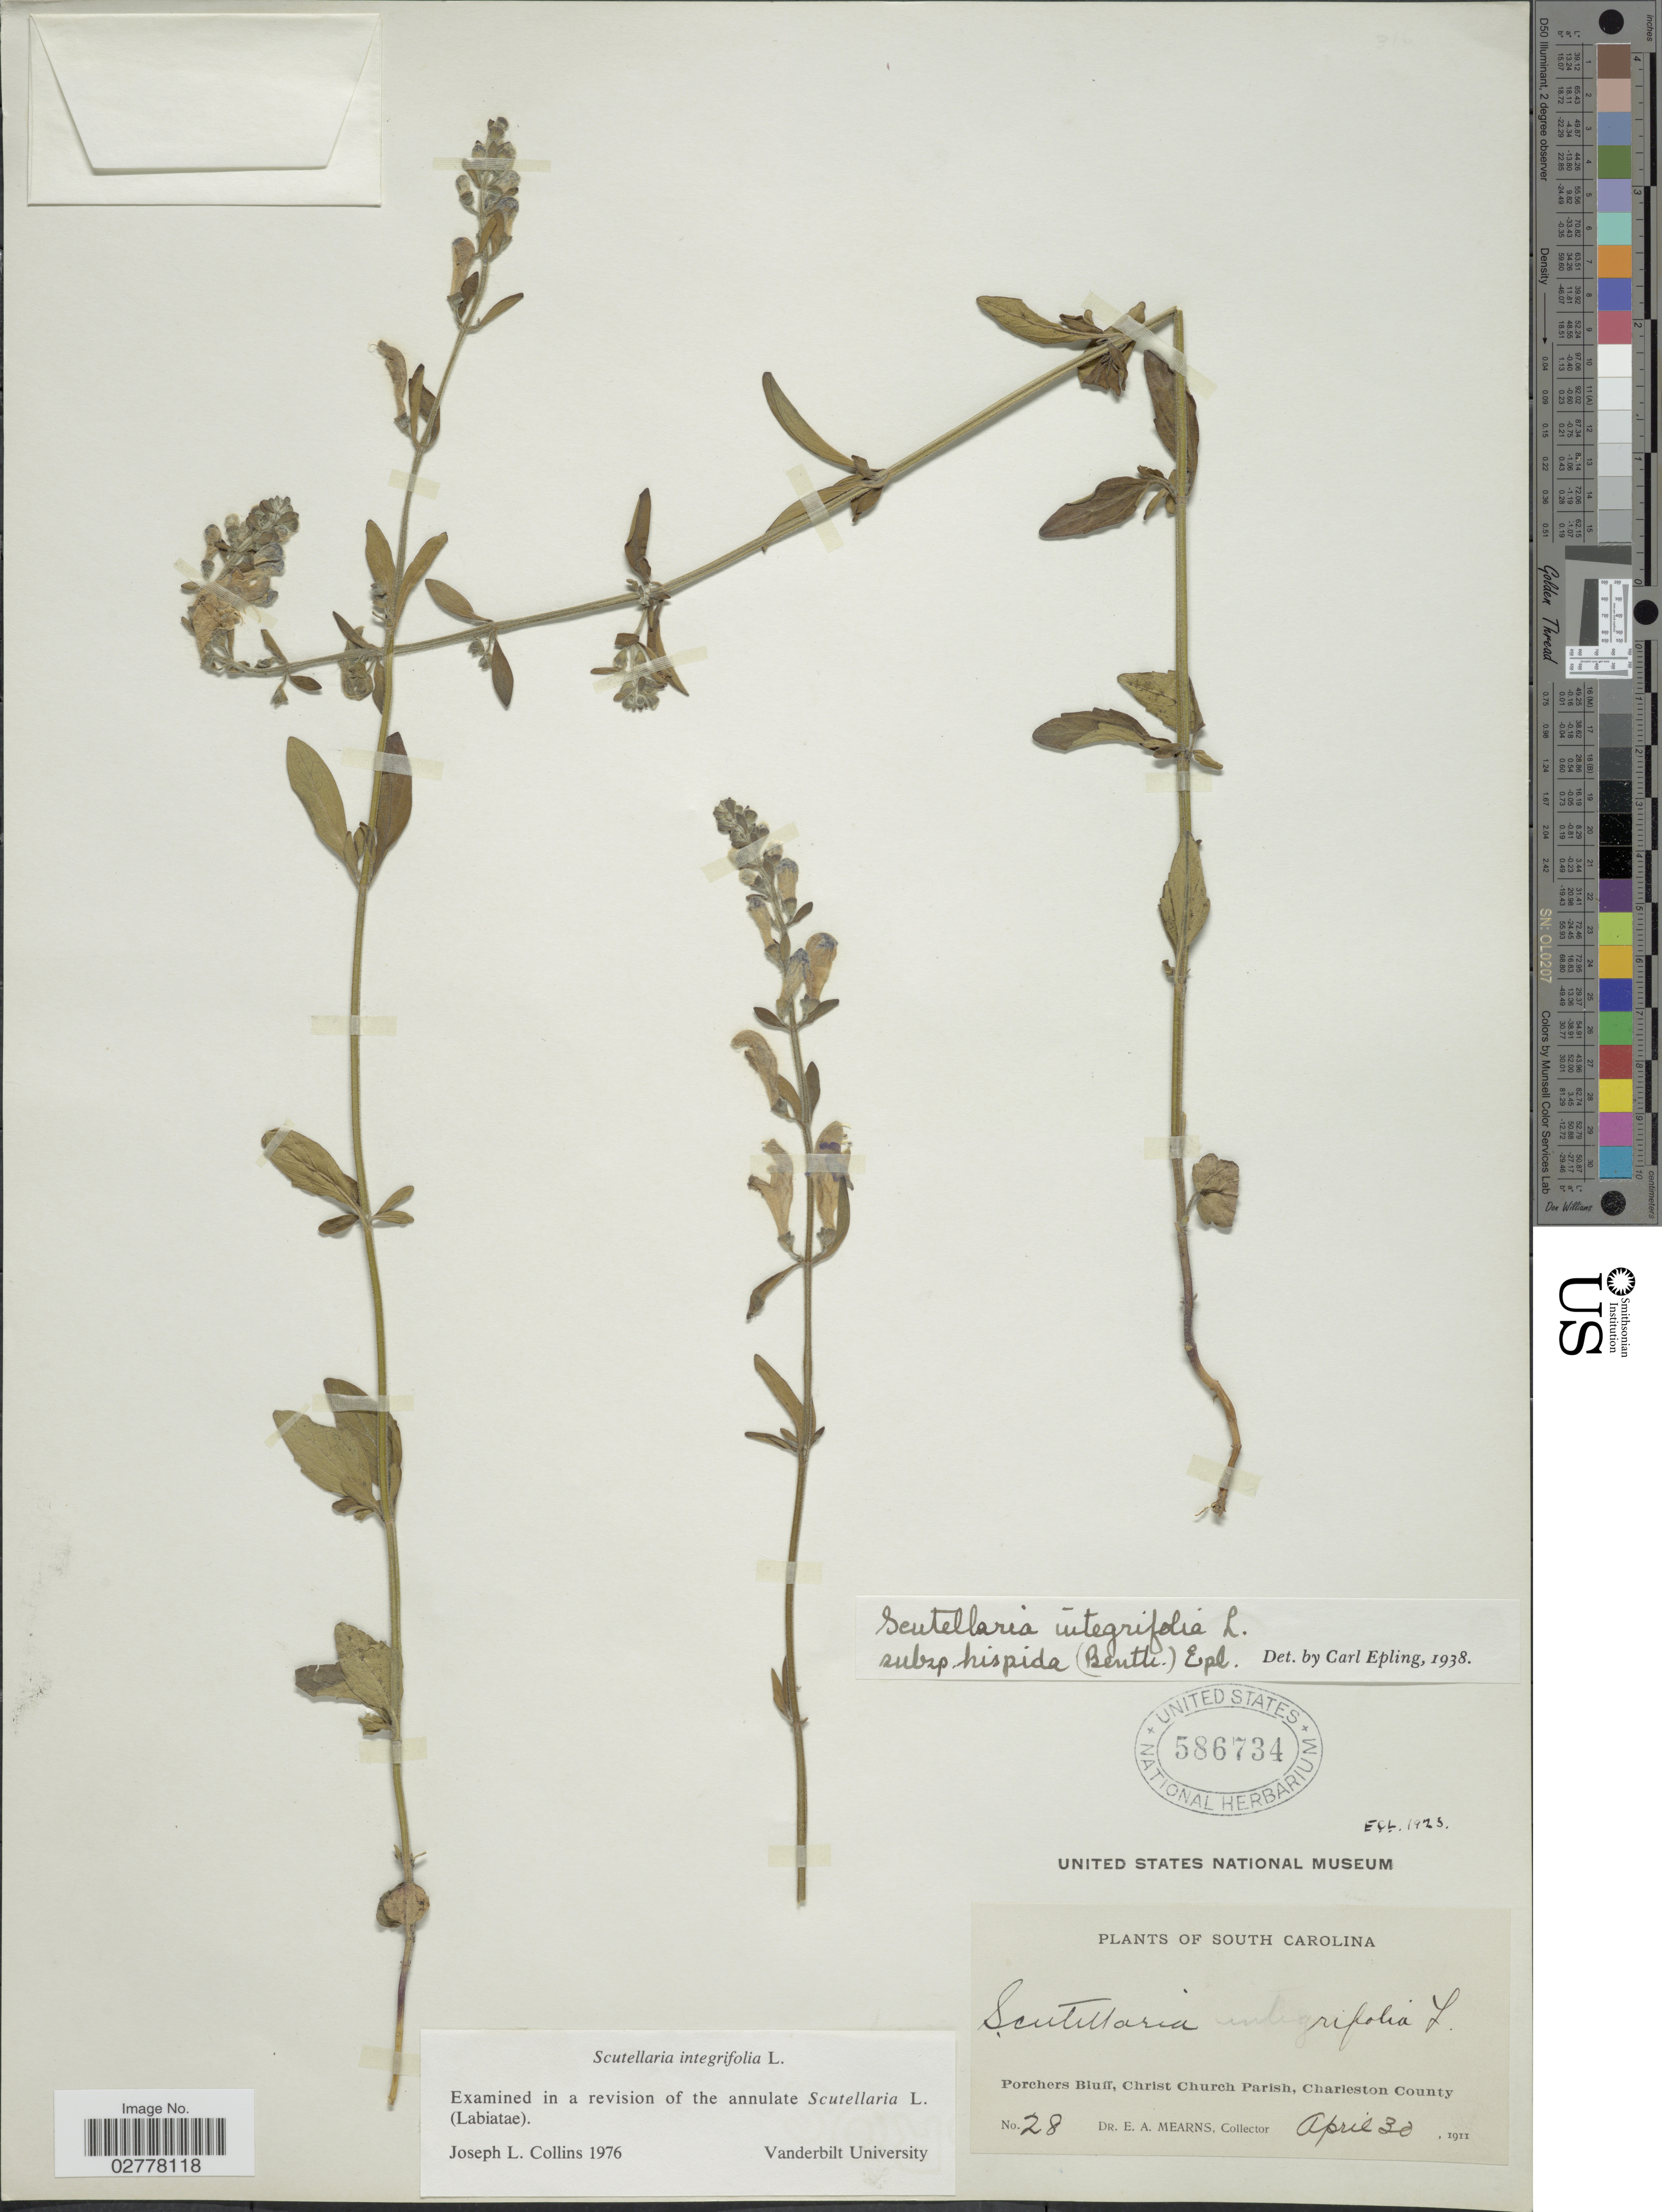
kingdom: Plantae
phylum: Tracheophyta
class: Magnoliopsida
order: Lamiales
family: Lamiaceae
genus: Scutellaria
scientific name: Scutellaria integrifolia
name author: L.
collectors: E. A. Mearns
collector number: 28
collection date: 1911-04-30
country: United States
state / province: South Carolina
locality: Porchers Bluff, Christ Church Parish, Charleston County.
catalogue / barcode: US 586734